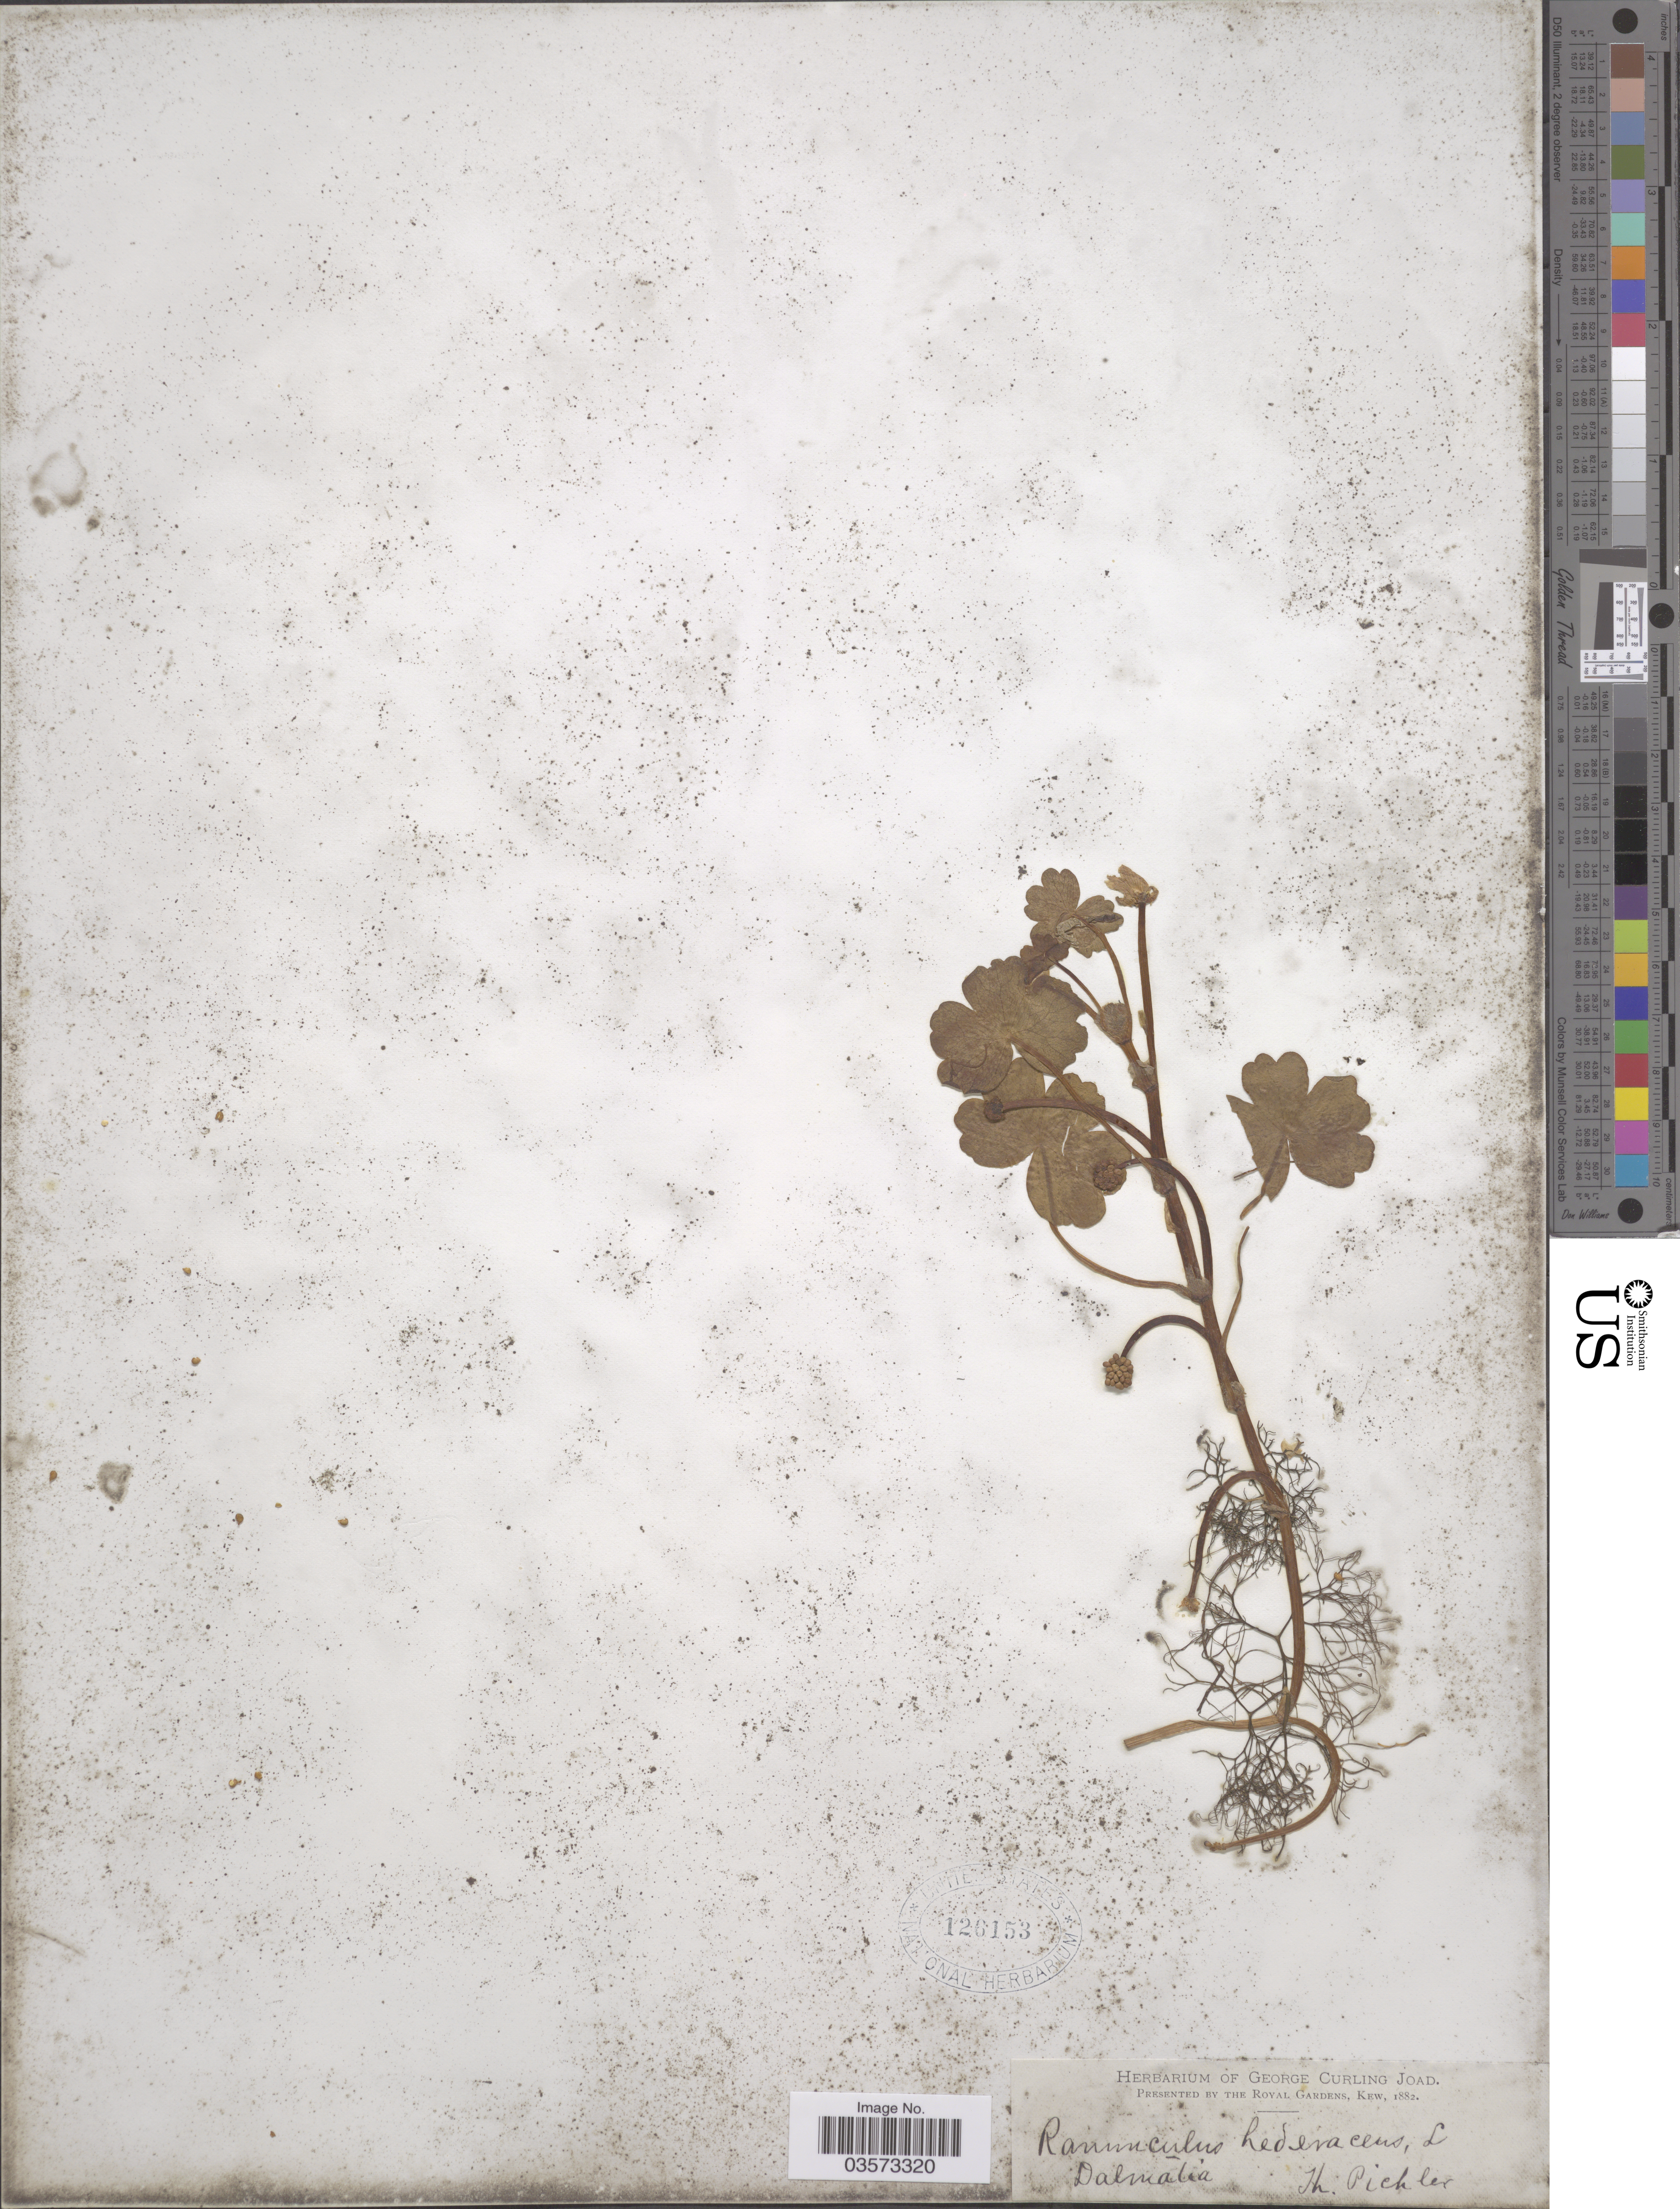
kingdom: Plantae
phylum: Tracheophyta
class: Magnoliopsida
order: Ranunculales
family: Ranunculaceae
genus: Ranunculus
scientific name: Ranunculus hederaceus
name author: L.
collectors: T. Pichler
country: Croatia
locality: Dalmatia.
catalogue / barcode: US 126153